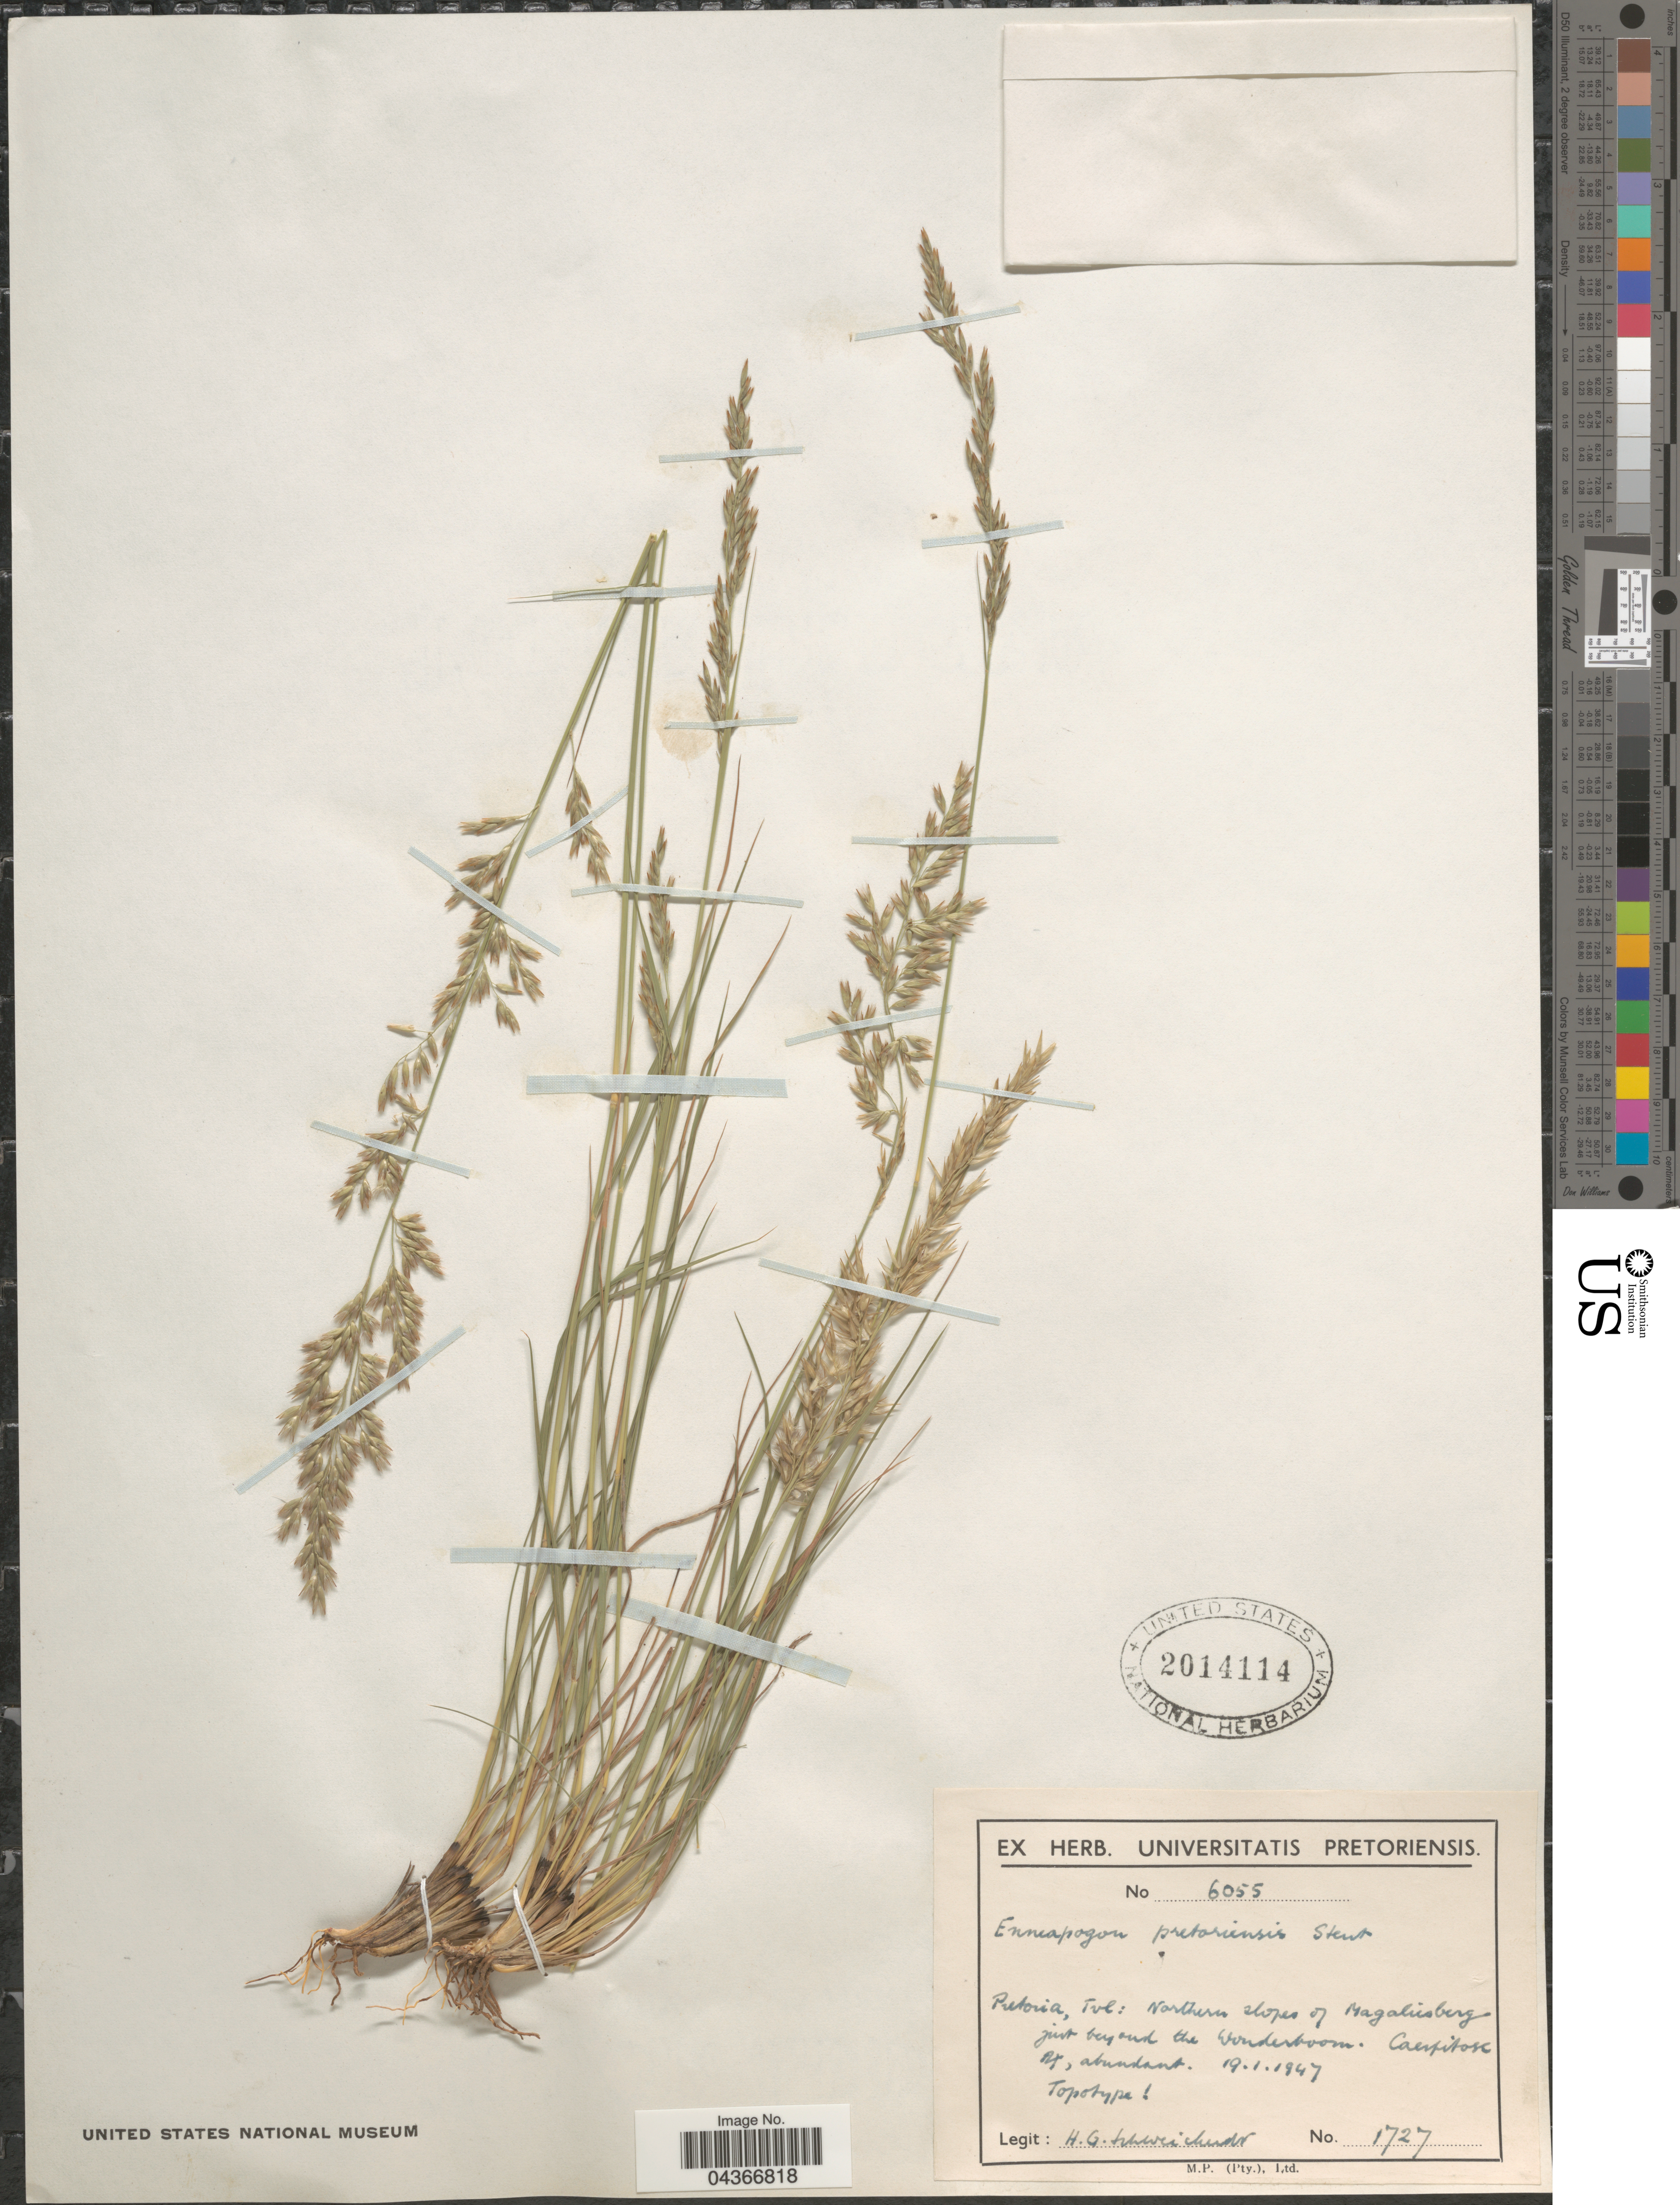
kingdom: Plantae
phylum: Tracheophyta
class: Liliopsida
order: Poales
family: Poaceae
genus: Enneapogon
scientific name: Enneapogon pretoriensis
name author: Stent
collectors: H. Schweickerdt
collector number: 1727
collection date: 1947-01-19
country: South Africa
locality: Pretoria, Tvl: Northern slopes of Magaliesberg just beyond the Wonderboom.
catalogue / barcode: US 2014114